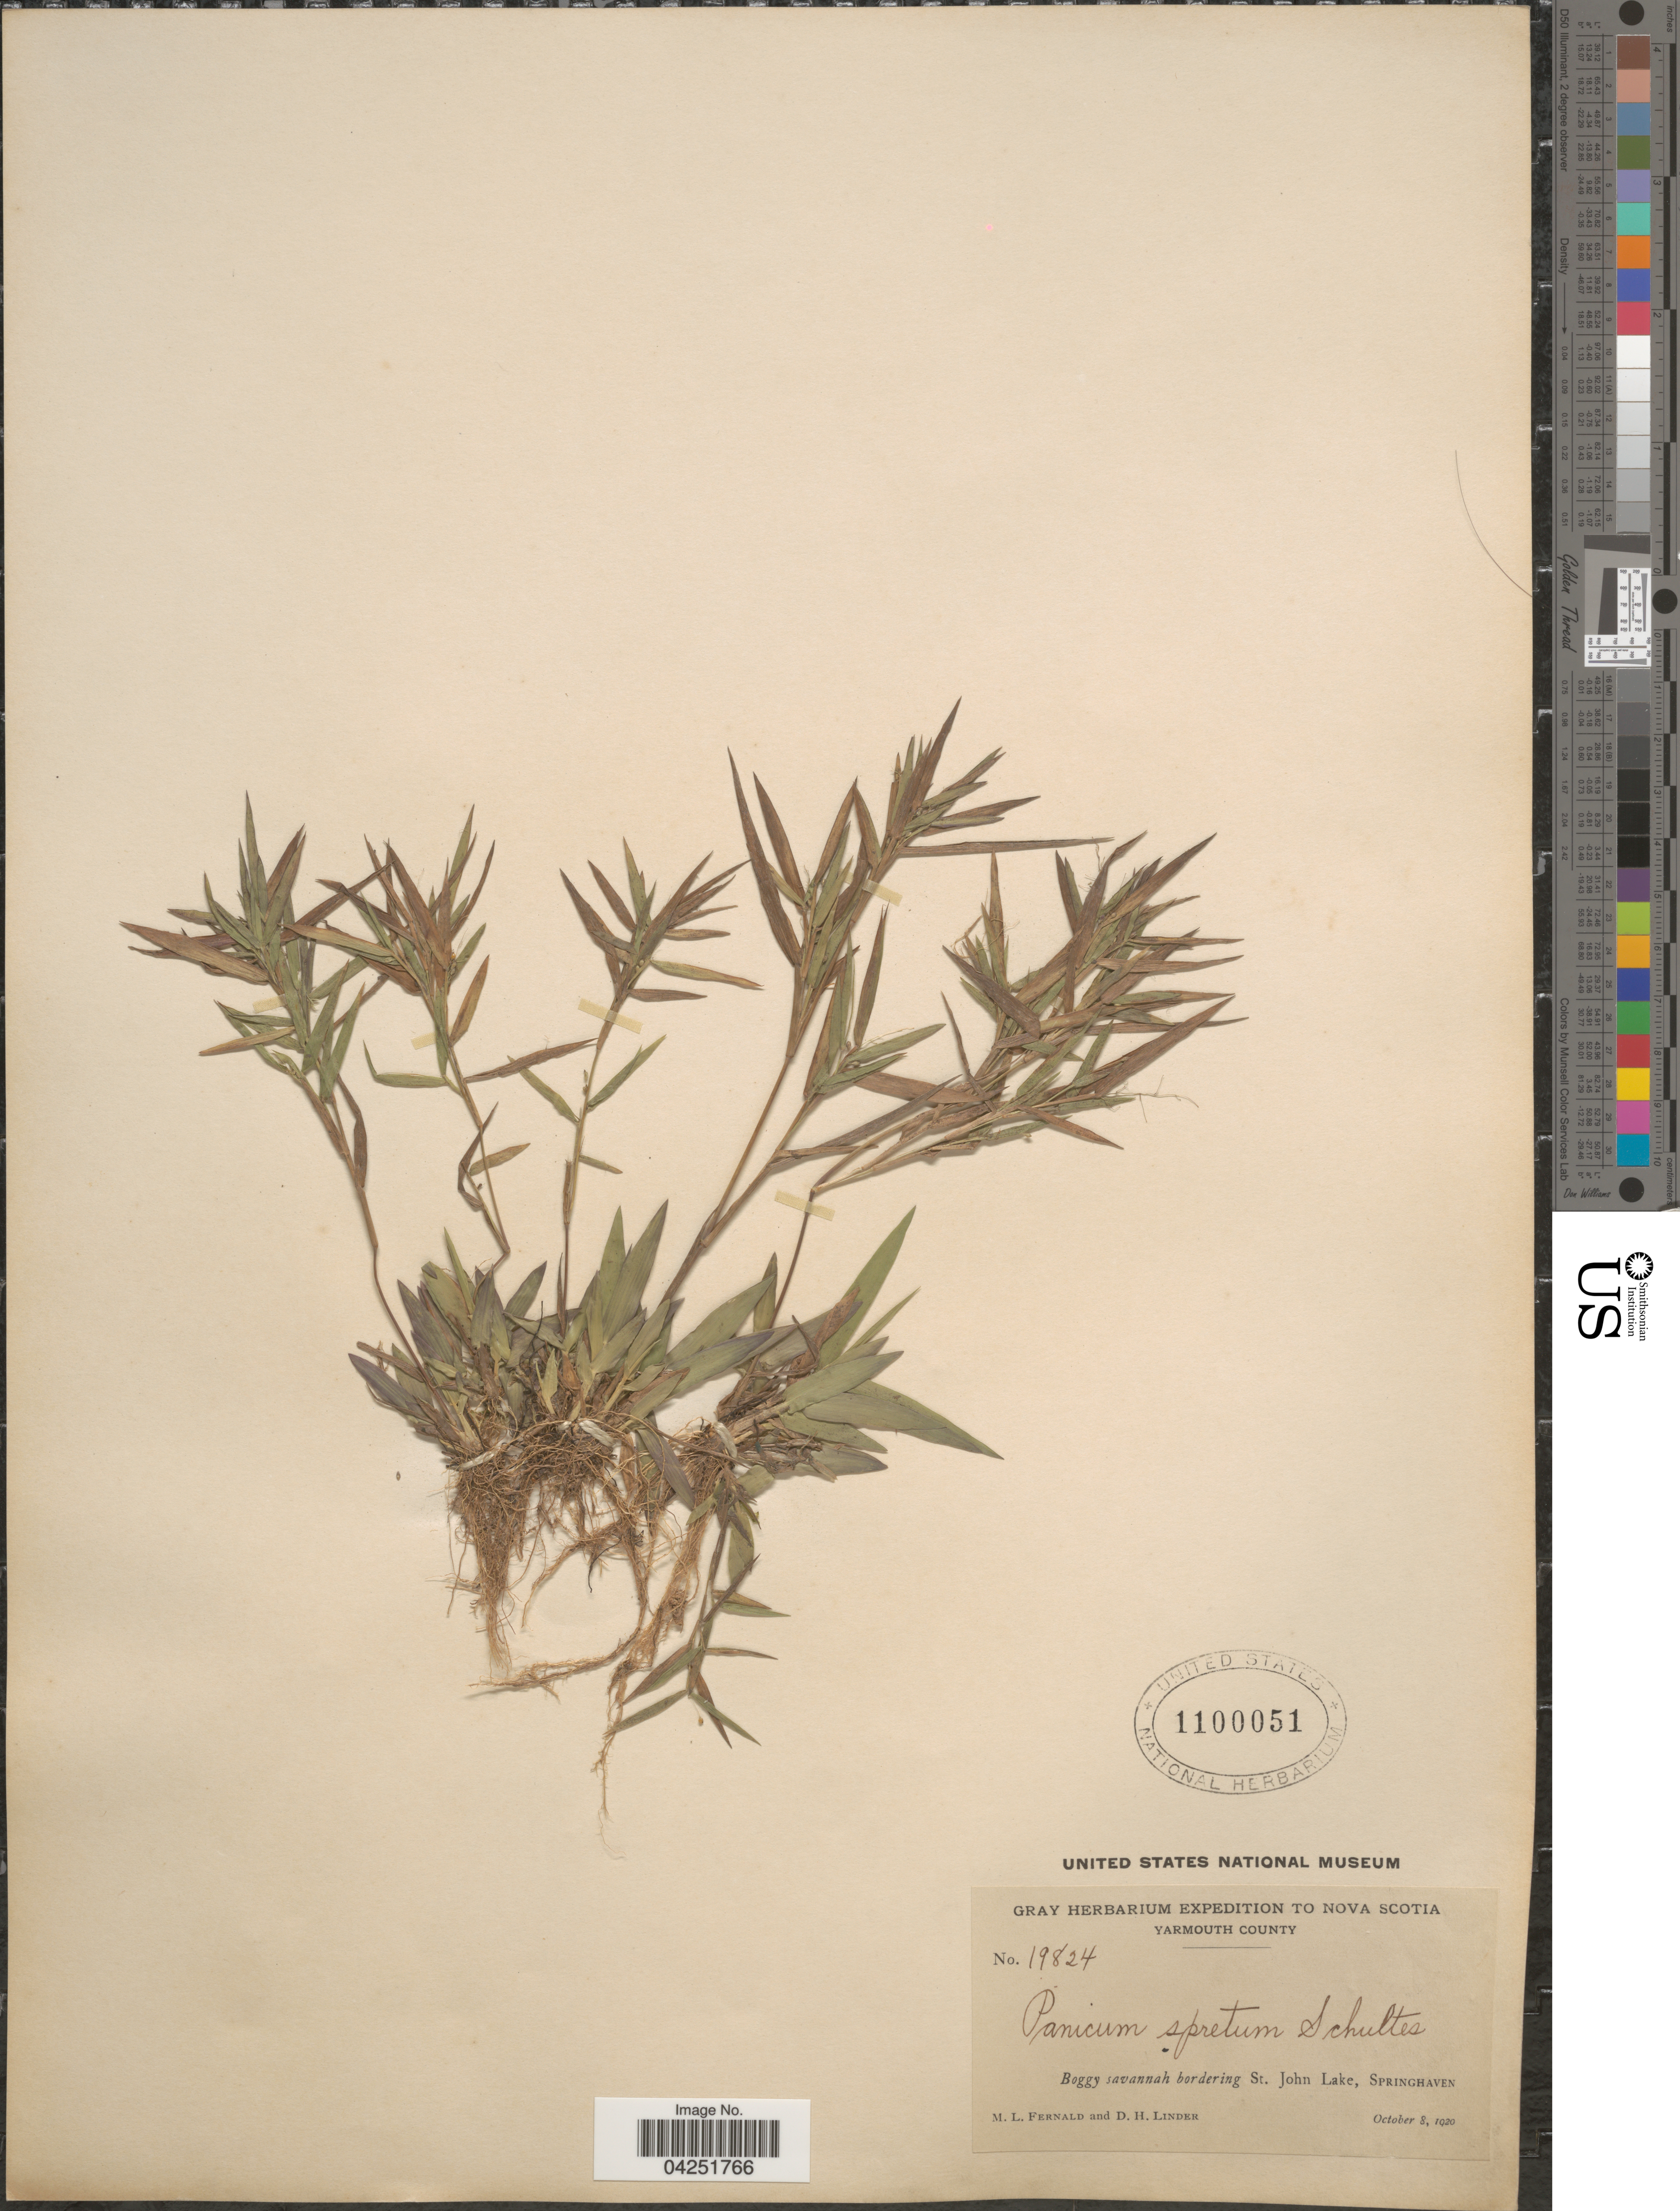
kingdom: Plantae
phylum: Tracheophyta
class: Liliopsida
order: Poales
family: Poaceae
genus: Dichanthelium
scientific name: Dichanthelium acuminatum var. densiflorum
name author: (Rand & Redfield) Gould & C.A. Clark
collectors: M. L. Fernald & D. Linder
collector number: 19824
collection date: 1920-10-08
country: Canada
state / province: Nova Scotia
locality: Gray Herbarium Expedition to Nova Scotia. Yarmouth County. Boggy savannah bordering St. John Lake, Springhaven.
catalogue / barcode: US 1100051